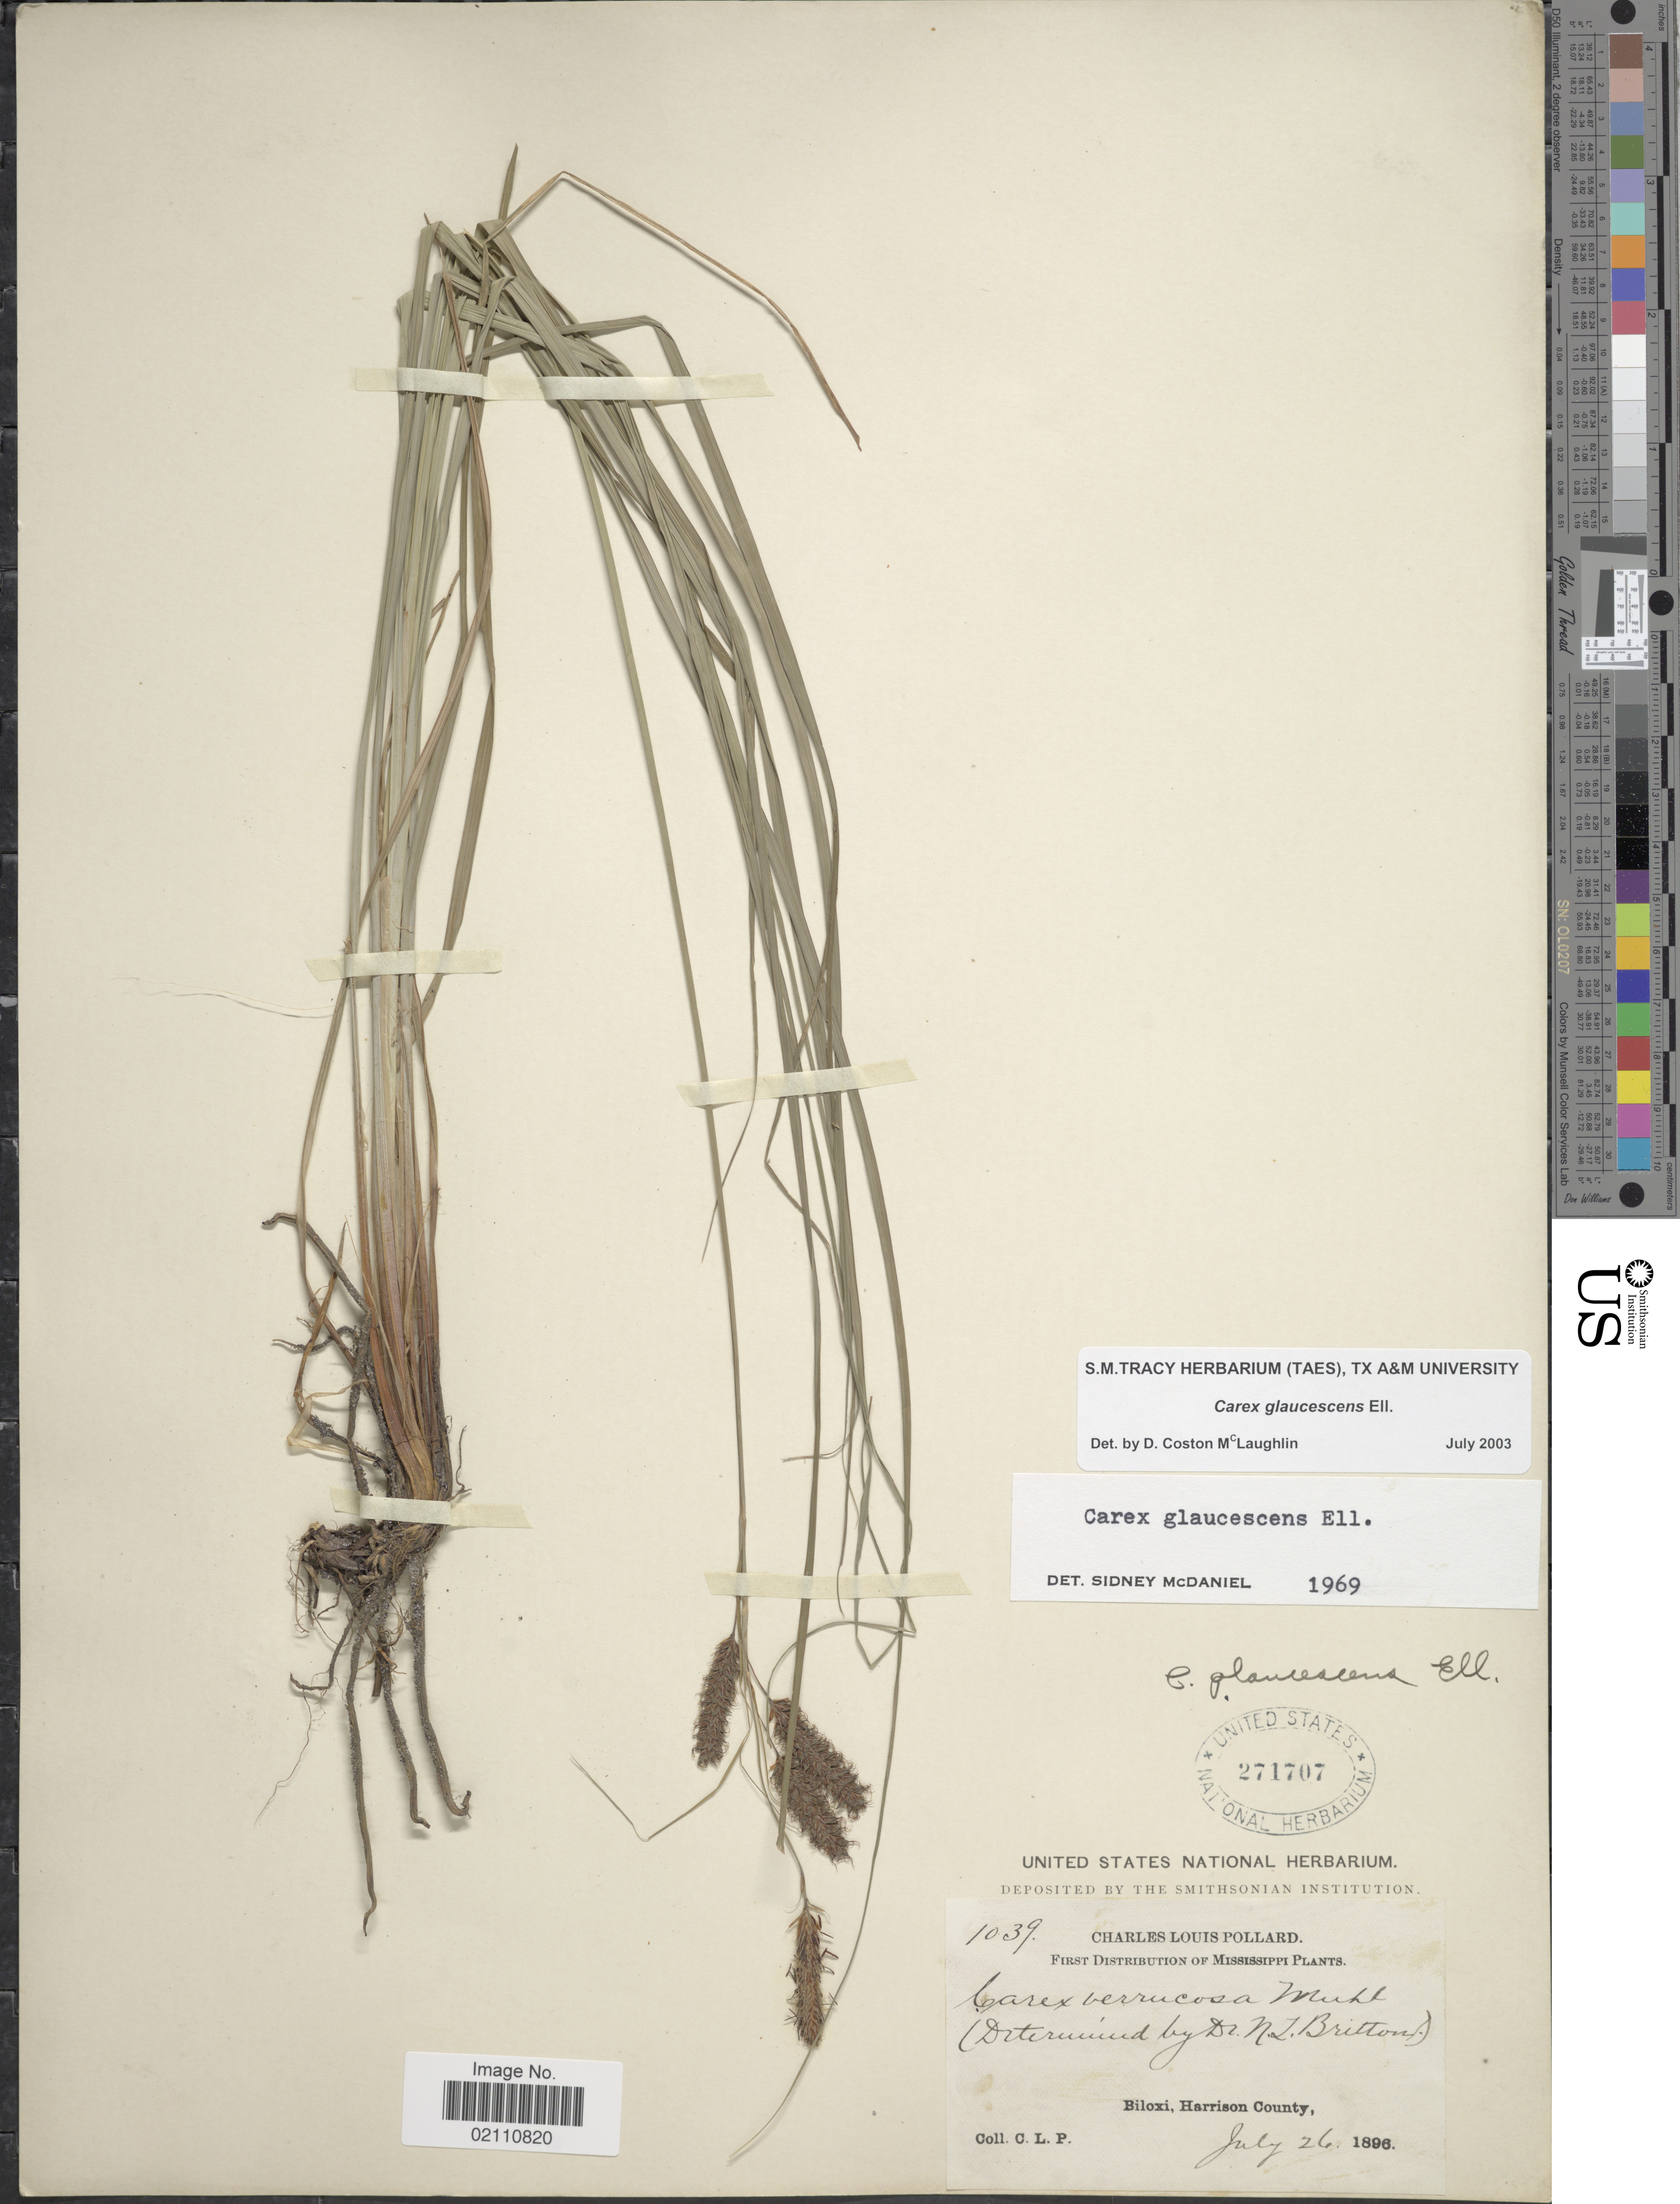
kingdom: Plantae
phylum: Tracheophyta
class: Liliopsida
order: Poales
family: Cyperaceae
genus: Carex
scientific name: Carex glaucescens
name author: Elliott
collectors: C. L. Pollard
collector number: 1039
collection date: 1896-07-26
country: United States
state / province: Mississippi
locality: Biloxi, Harrison County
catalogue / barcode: US 271707